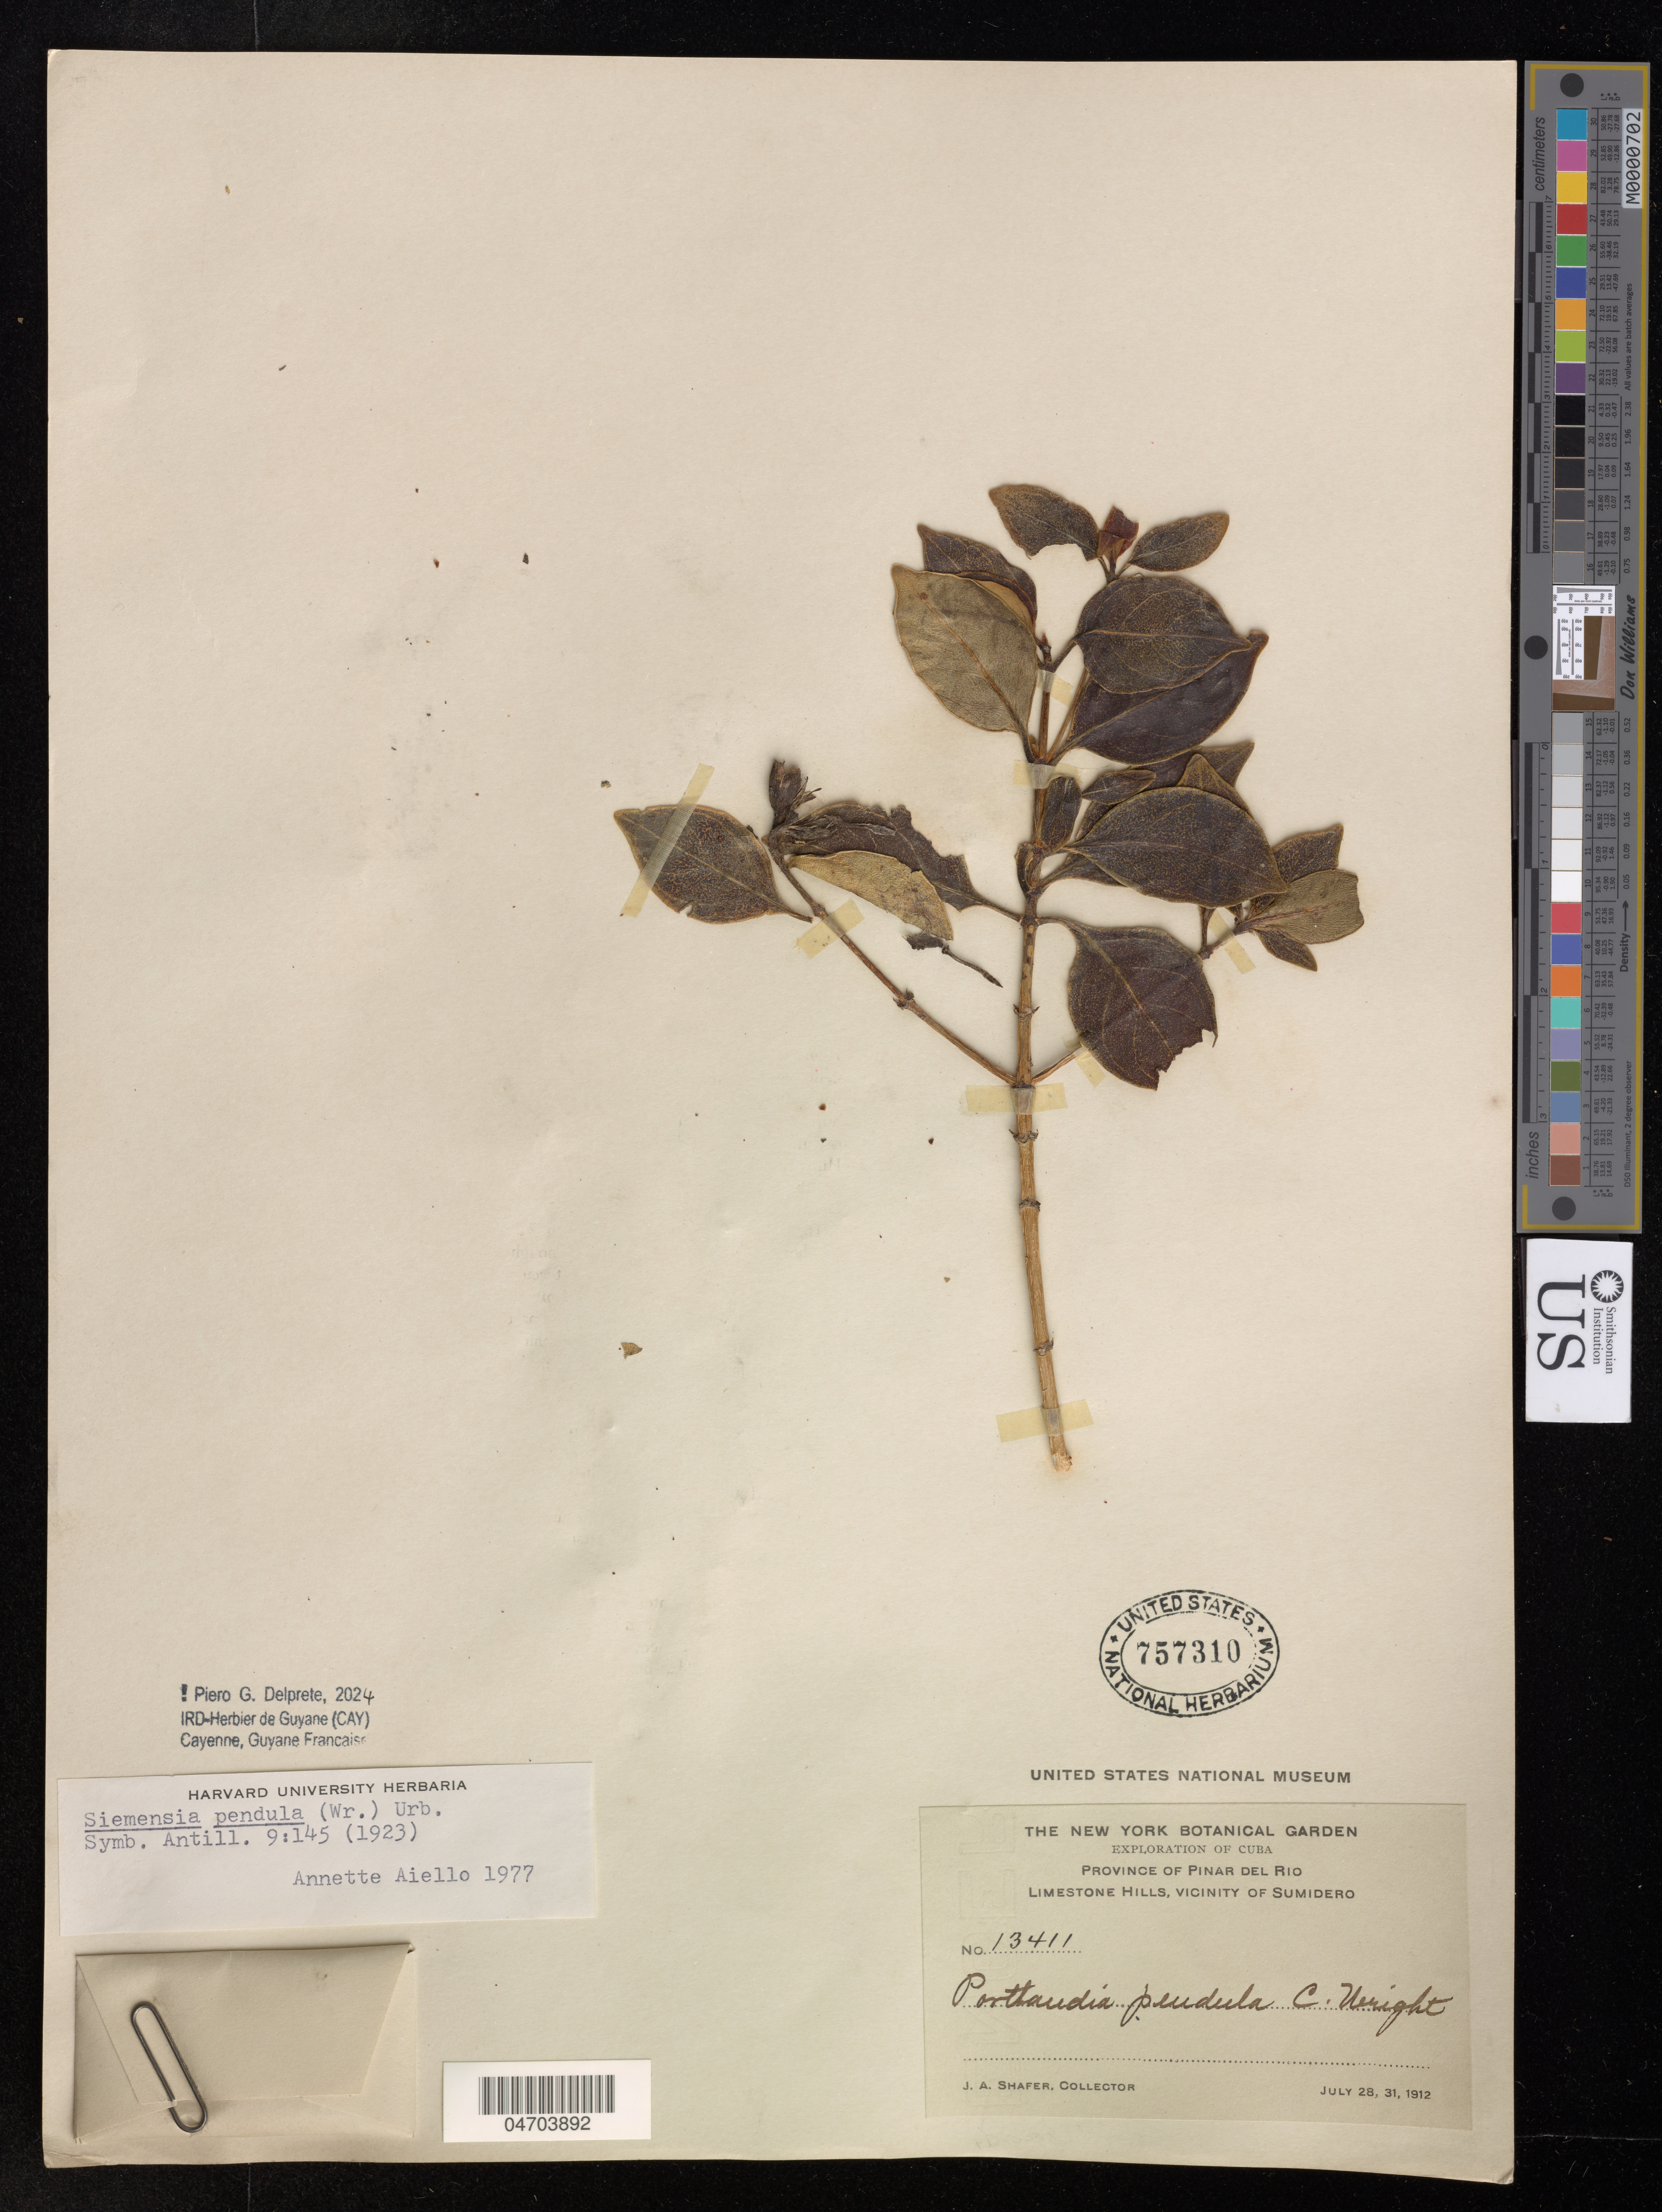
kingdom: Plantae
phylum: Tracheophyta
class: Magnoliopsida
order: Gentianales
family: Rubiaceae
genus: Siemensia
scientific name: Siemensia pendula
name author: (Griseb.) Urb.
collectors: J. A. Shafer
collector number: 13411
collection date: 1912-07-28/1912-07-31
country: Cuba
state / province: Pinar del Río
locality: Vicinity of Sumidero.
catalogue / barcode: US 757310